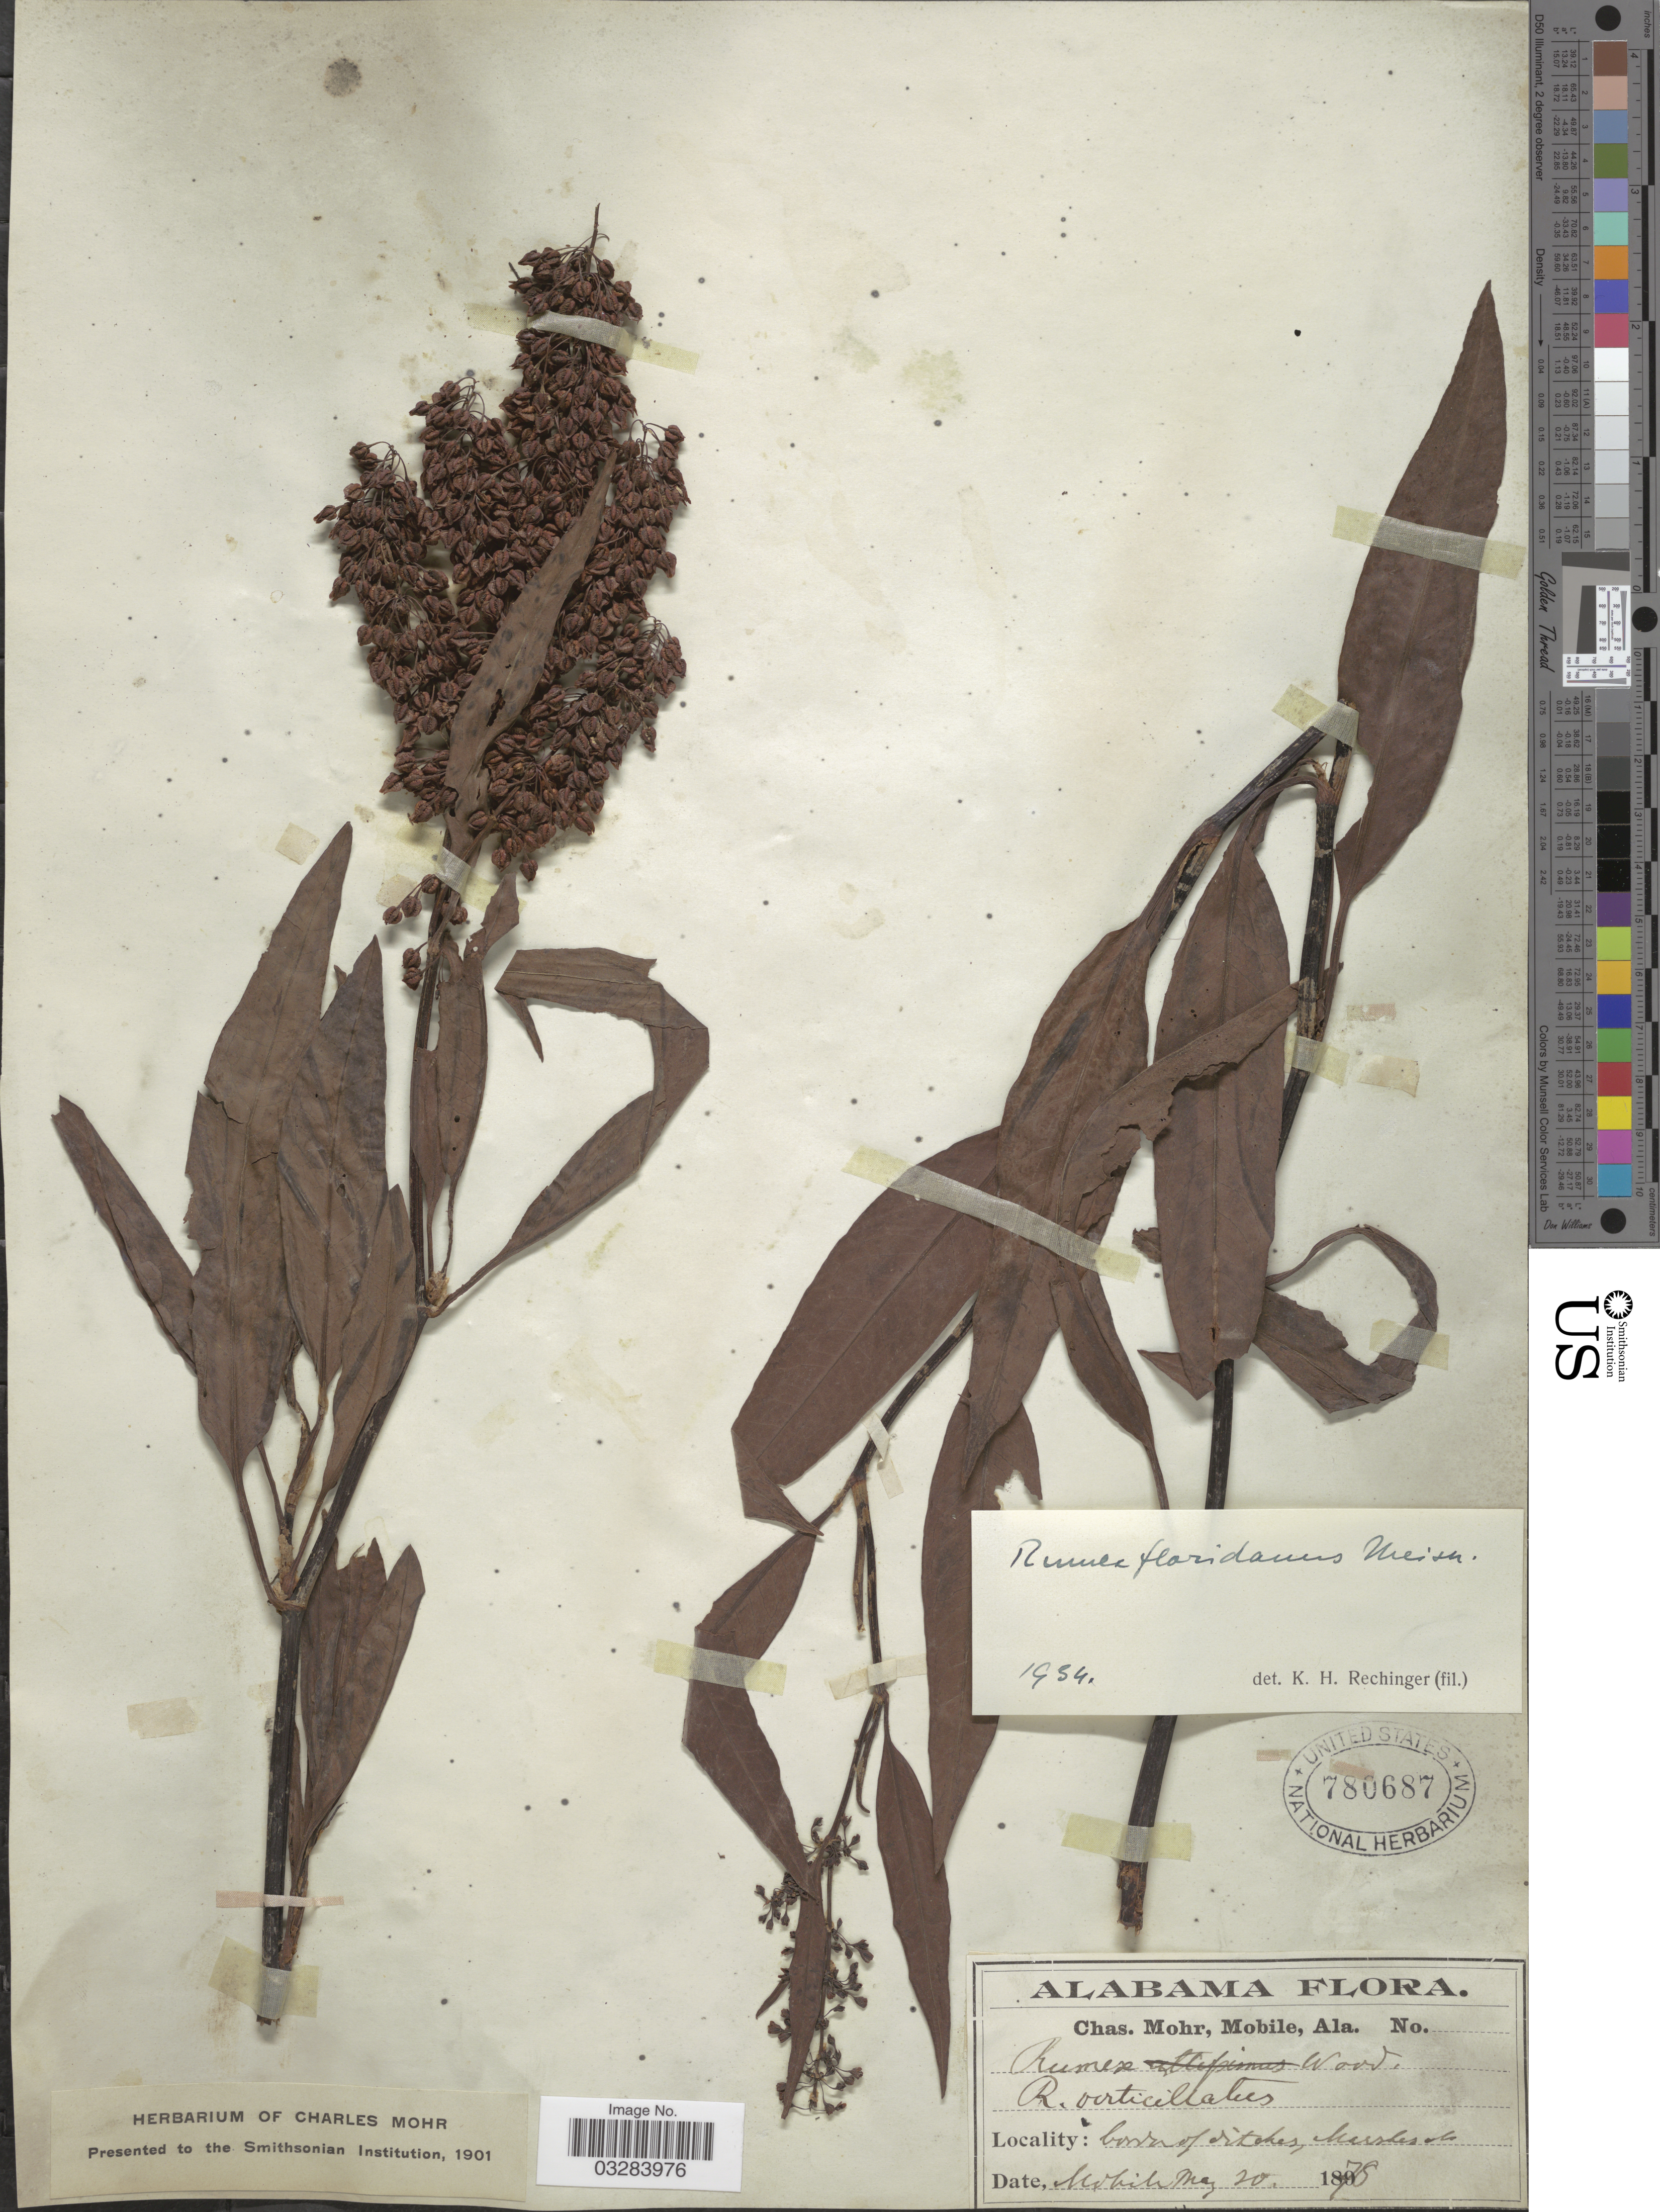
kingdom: Plantae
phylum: Tracheophyta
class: Magnoliopsida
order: Caryophyllales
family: Polygonaceae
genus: Rumex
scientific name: Rumex floridanus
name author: Meisn.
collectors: Mohr, C. T. (herbarium)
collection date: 1878-05-20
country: United States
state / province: Alabama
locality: Mobile.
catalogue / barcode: US 780687